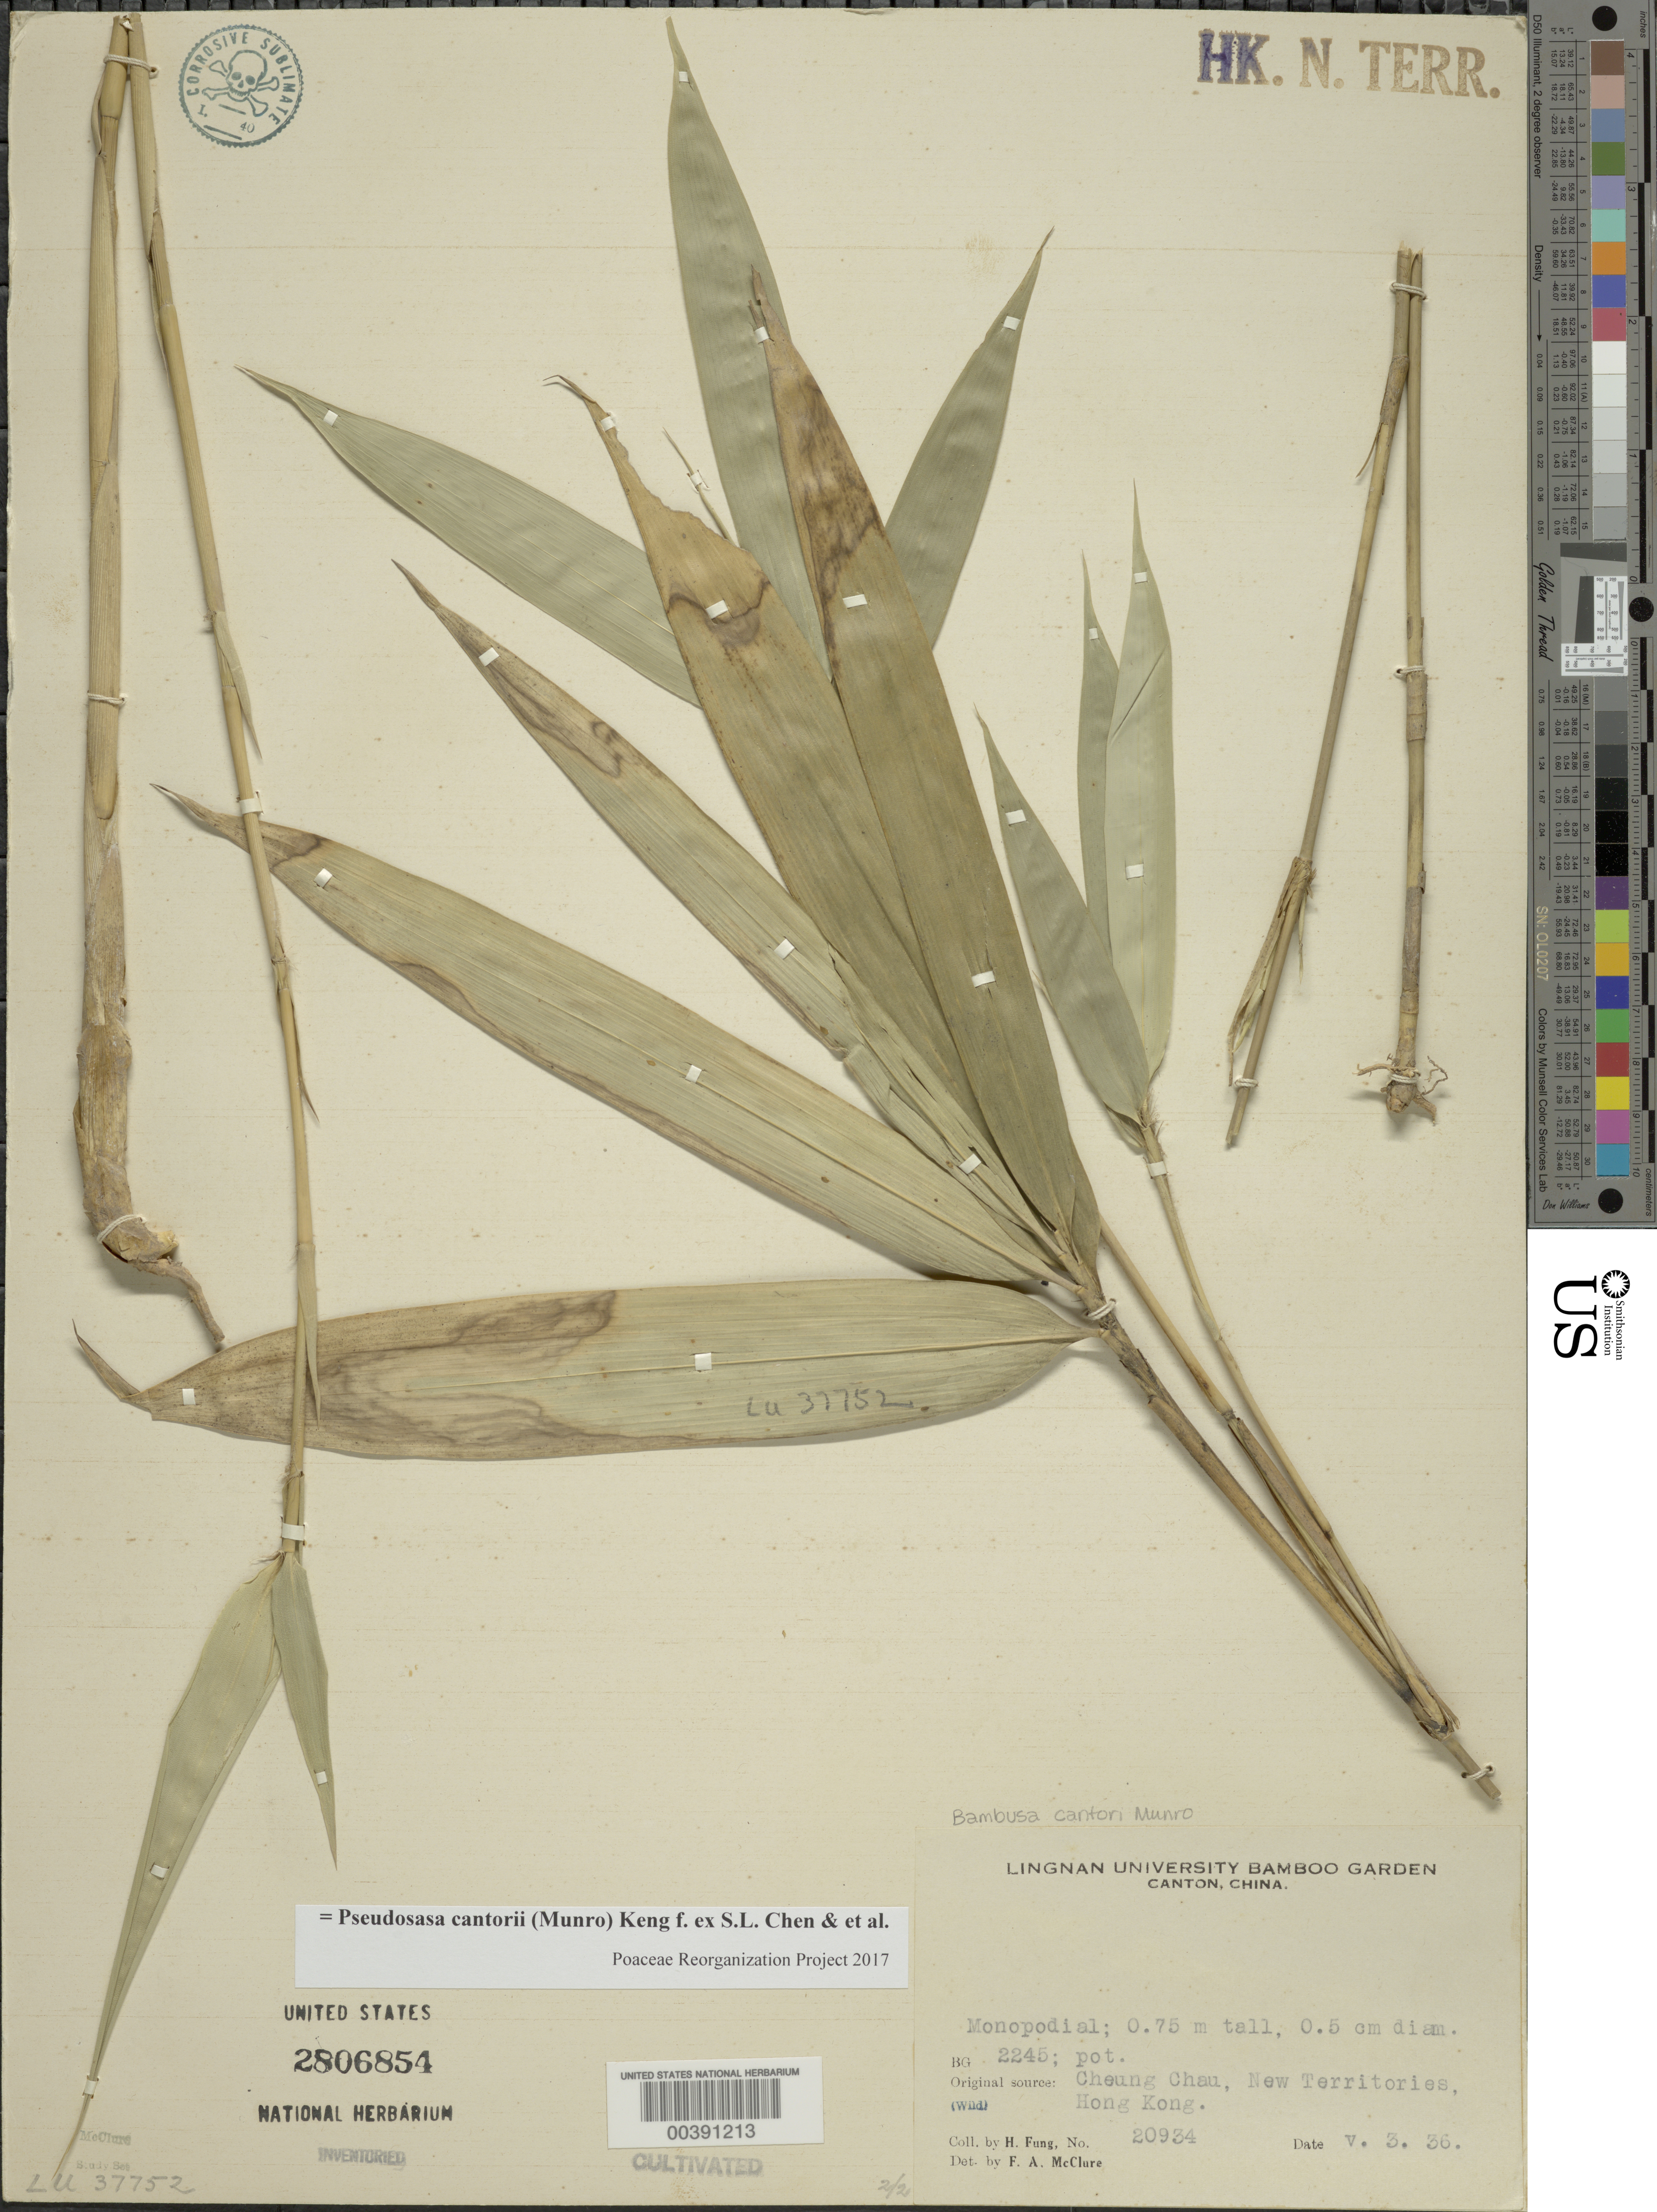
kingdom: Plantae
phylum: Tracheophyta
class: Liliopsida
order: Poales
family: Poaceae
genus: Pseudosasa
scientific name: Pseudosasa cantorii (Munro) Keng f. ex S.L. Chen et al.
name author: (Munro) Keng f. ex S.L. Chen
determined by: Poaceae Reorganization Project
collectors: H. L. Fung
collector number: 20934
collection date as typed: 03 May 1936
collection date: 1936-05-03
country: China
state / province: Hong Kong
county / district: New Territories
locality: Cheung chau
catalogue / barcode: US 2806854